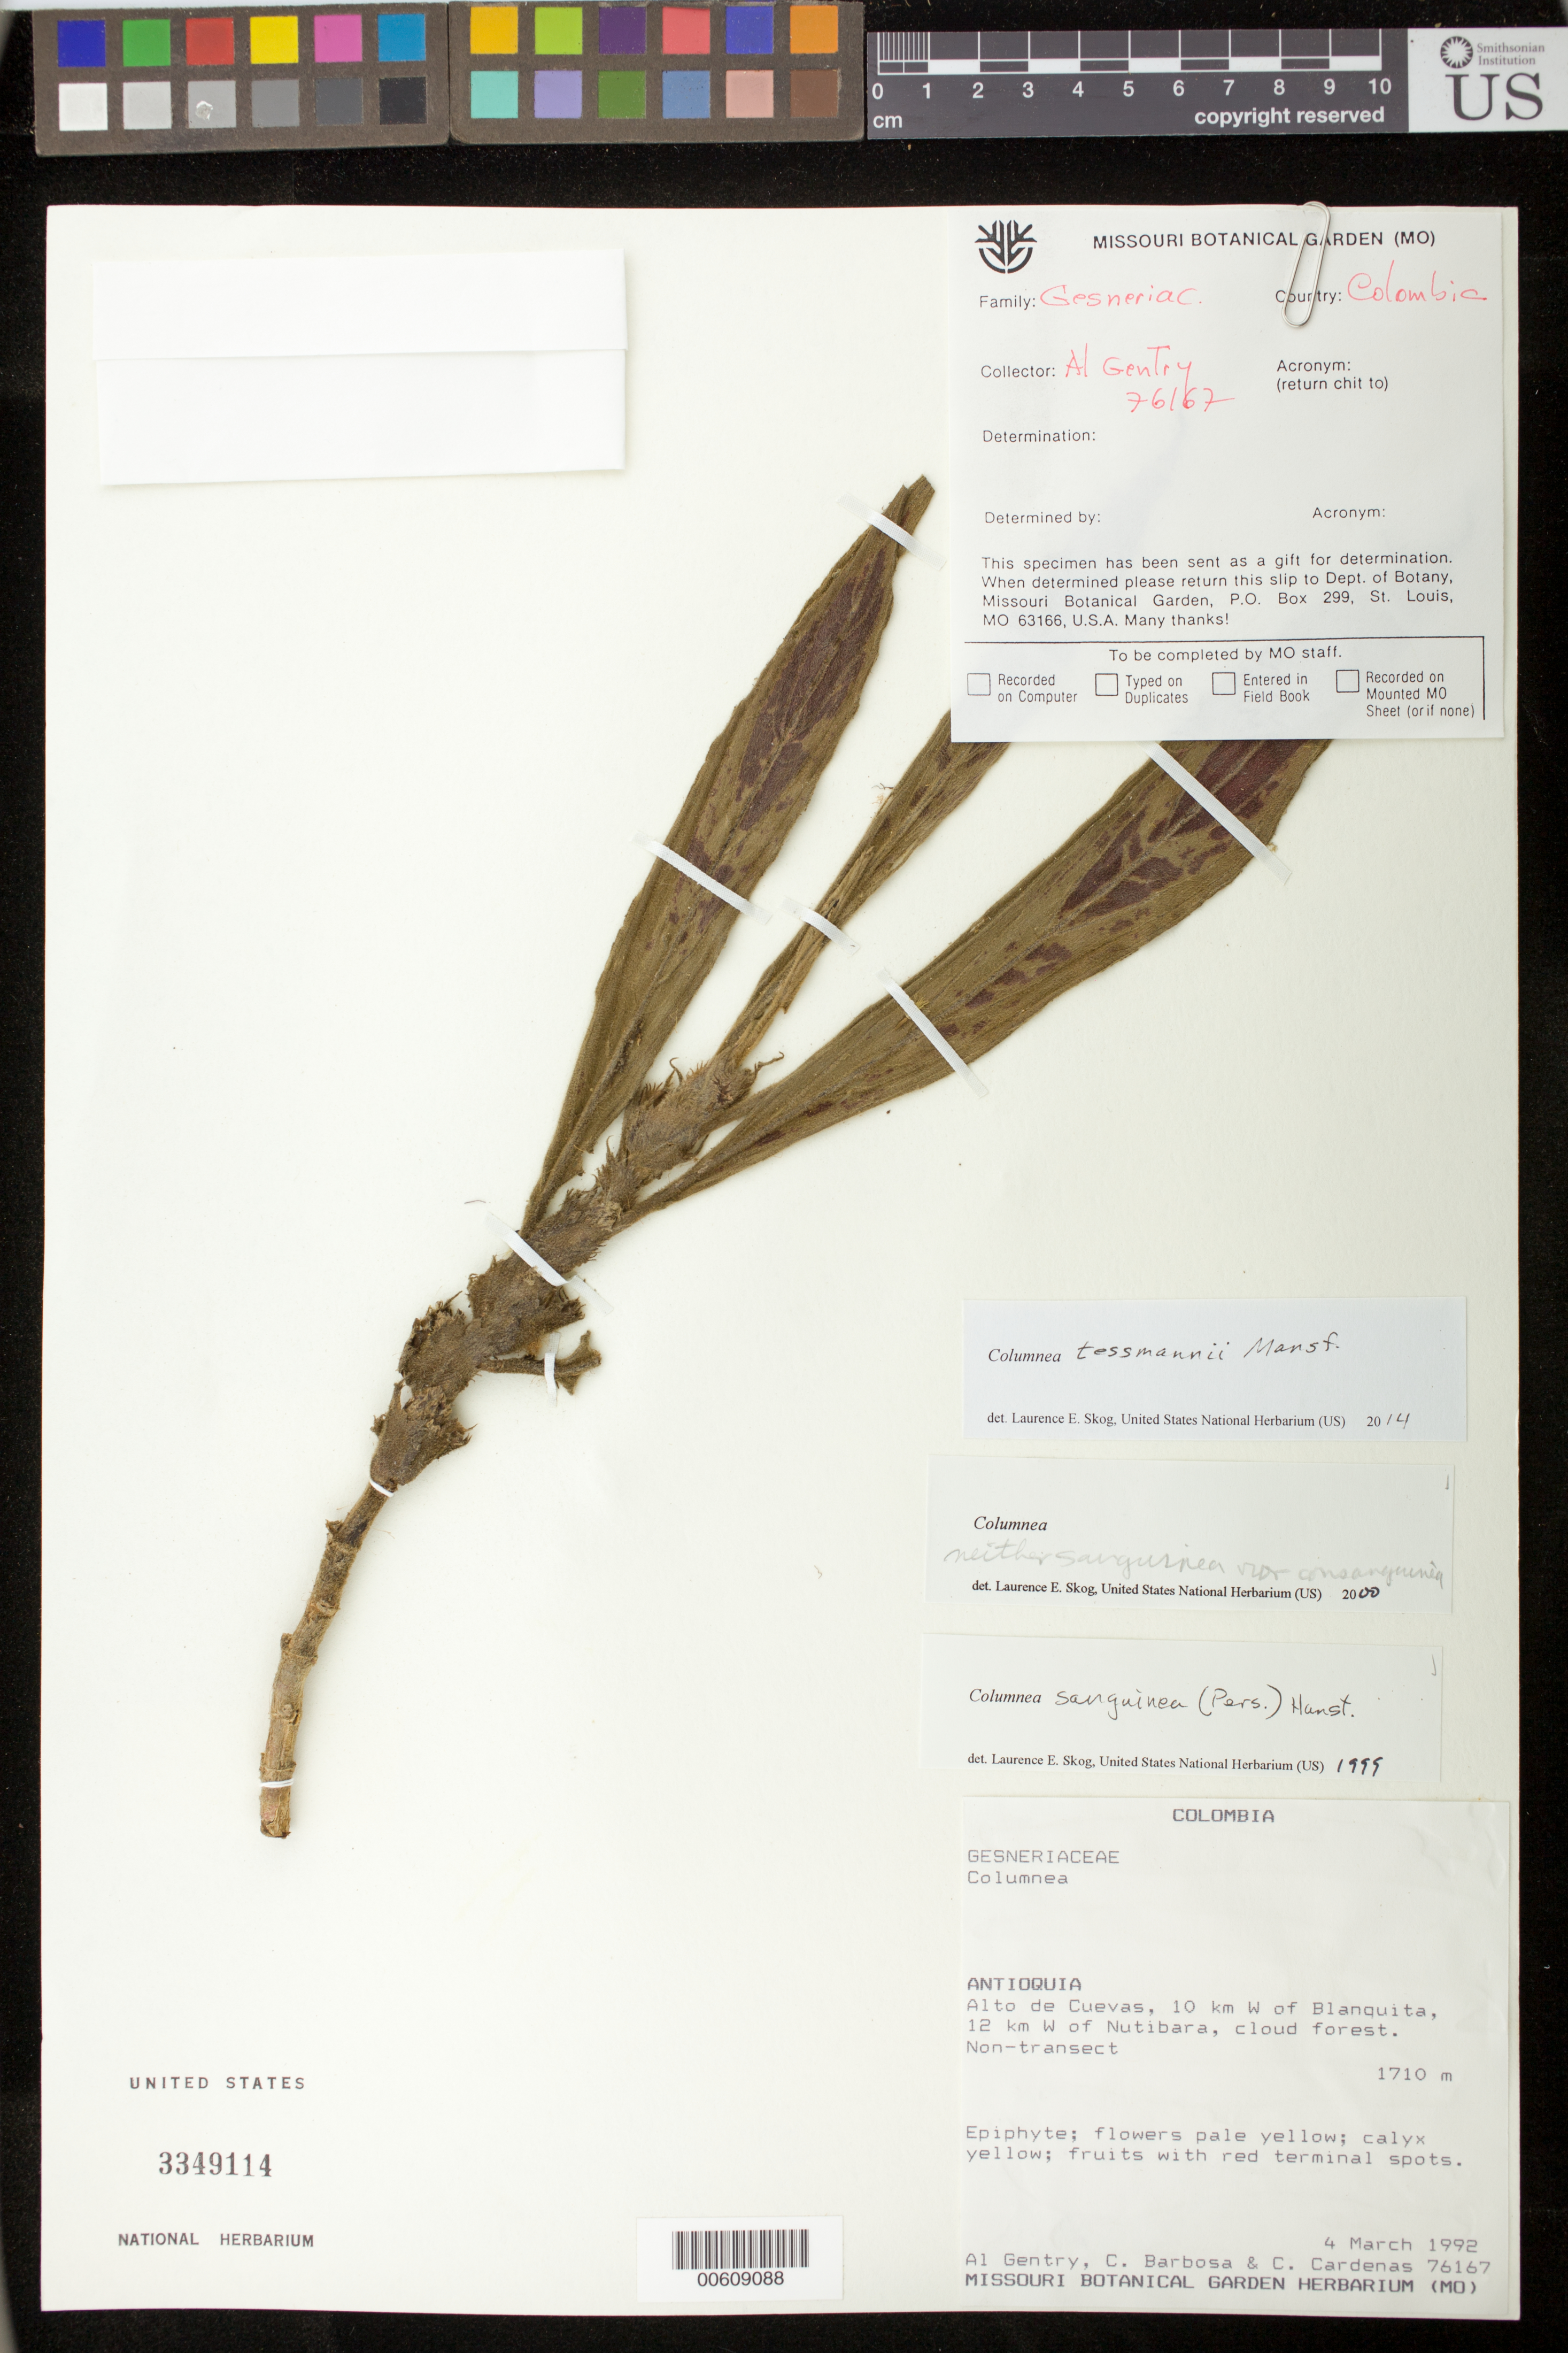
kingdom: Plantae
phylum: Tracheophyta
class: Magnoliopsida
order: Lamiales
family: Gesneriaceae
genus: Columnea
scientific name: Columnea tessmannii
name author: Mansf.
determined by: Skog, Laurence E.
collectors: A. H. Gentry, C. E. Barbosa & C. Cardenas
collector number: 76167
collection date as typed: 04 Mar 1992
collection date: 1992-03-04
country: Colombia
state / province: Antioquia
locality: Alto de Cuevas, 10 km W of Blanquita, 12 km W of Nutibara; non-transect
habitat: Cloud forest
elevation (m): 1710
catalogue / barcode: US 3349114